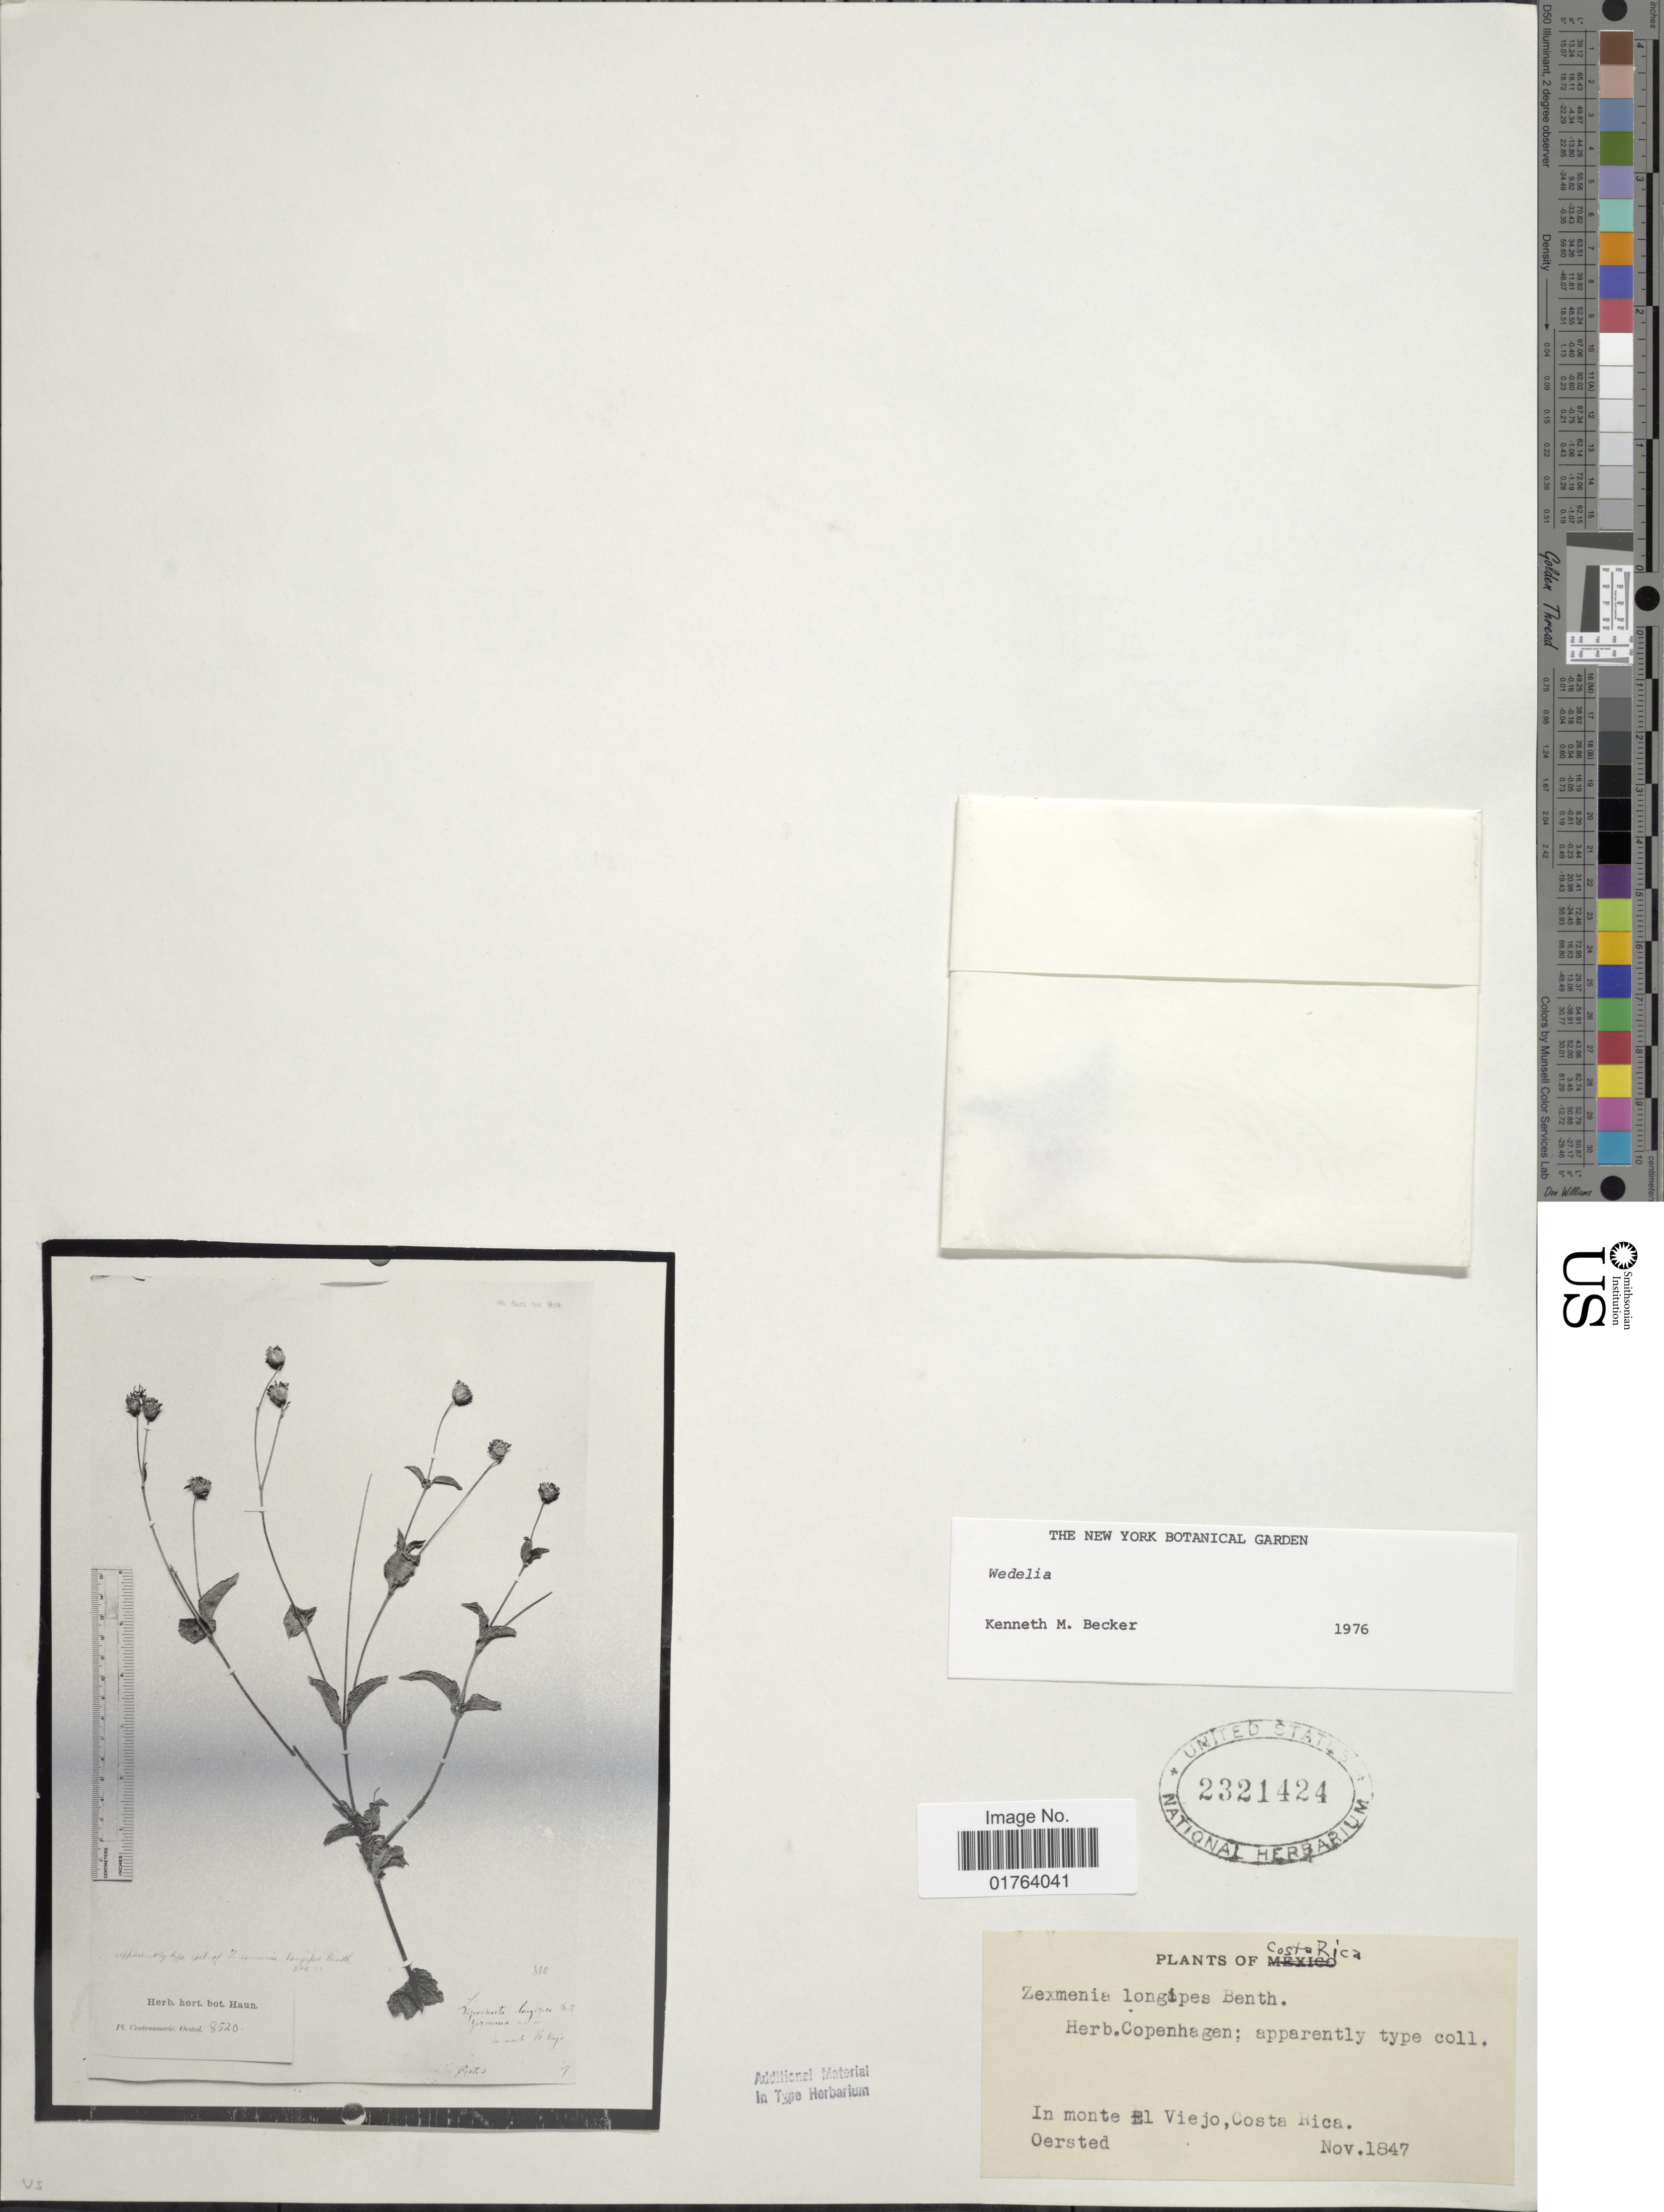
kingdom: Plantae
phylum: Tracheophyta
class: Magnoliopsida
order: Asterales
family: Asteraceae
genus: Wedelia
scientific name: Wedelia longipes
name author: Urb.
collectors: Oersted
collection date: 1847-11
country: Costa Rica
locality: In monte El Viejo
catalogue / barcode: US 2321424